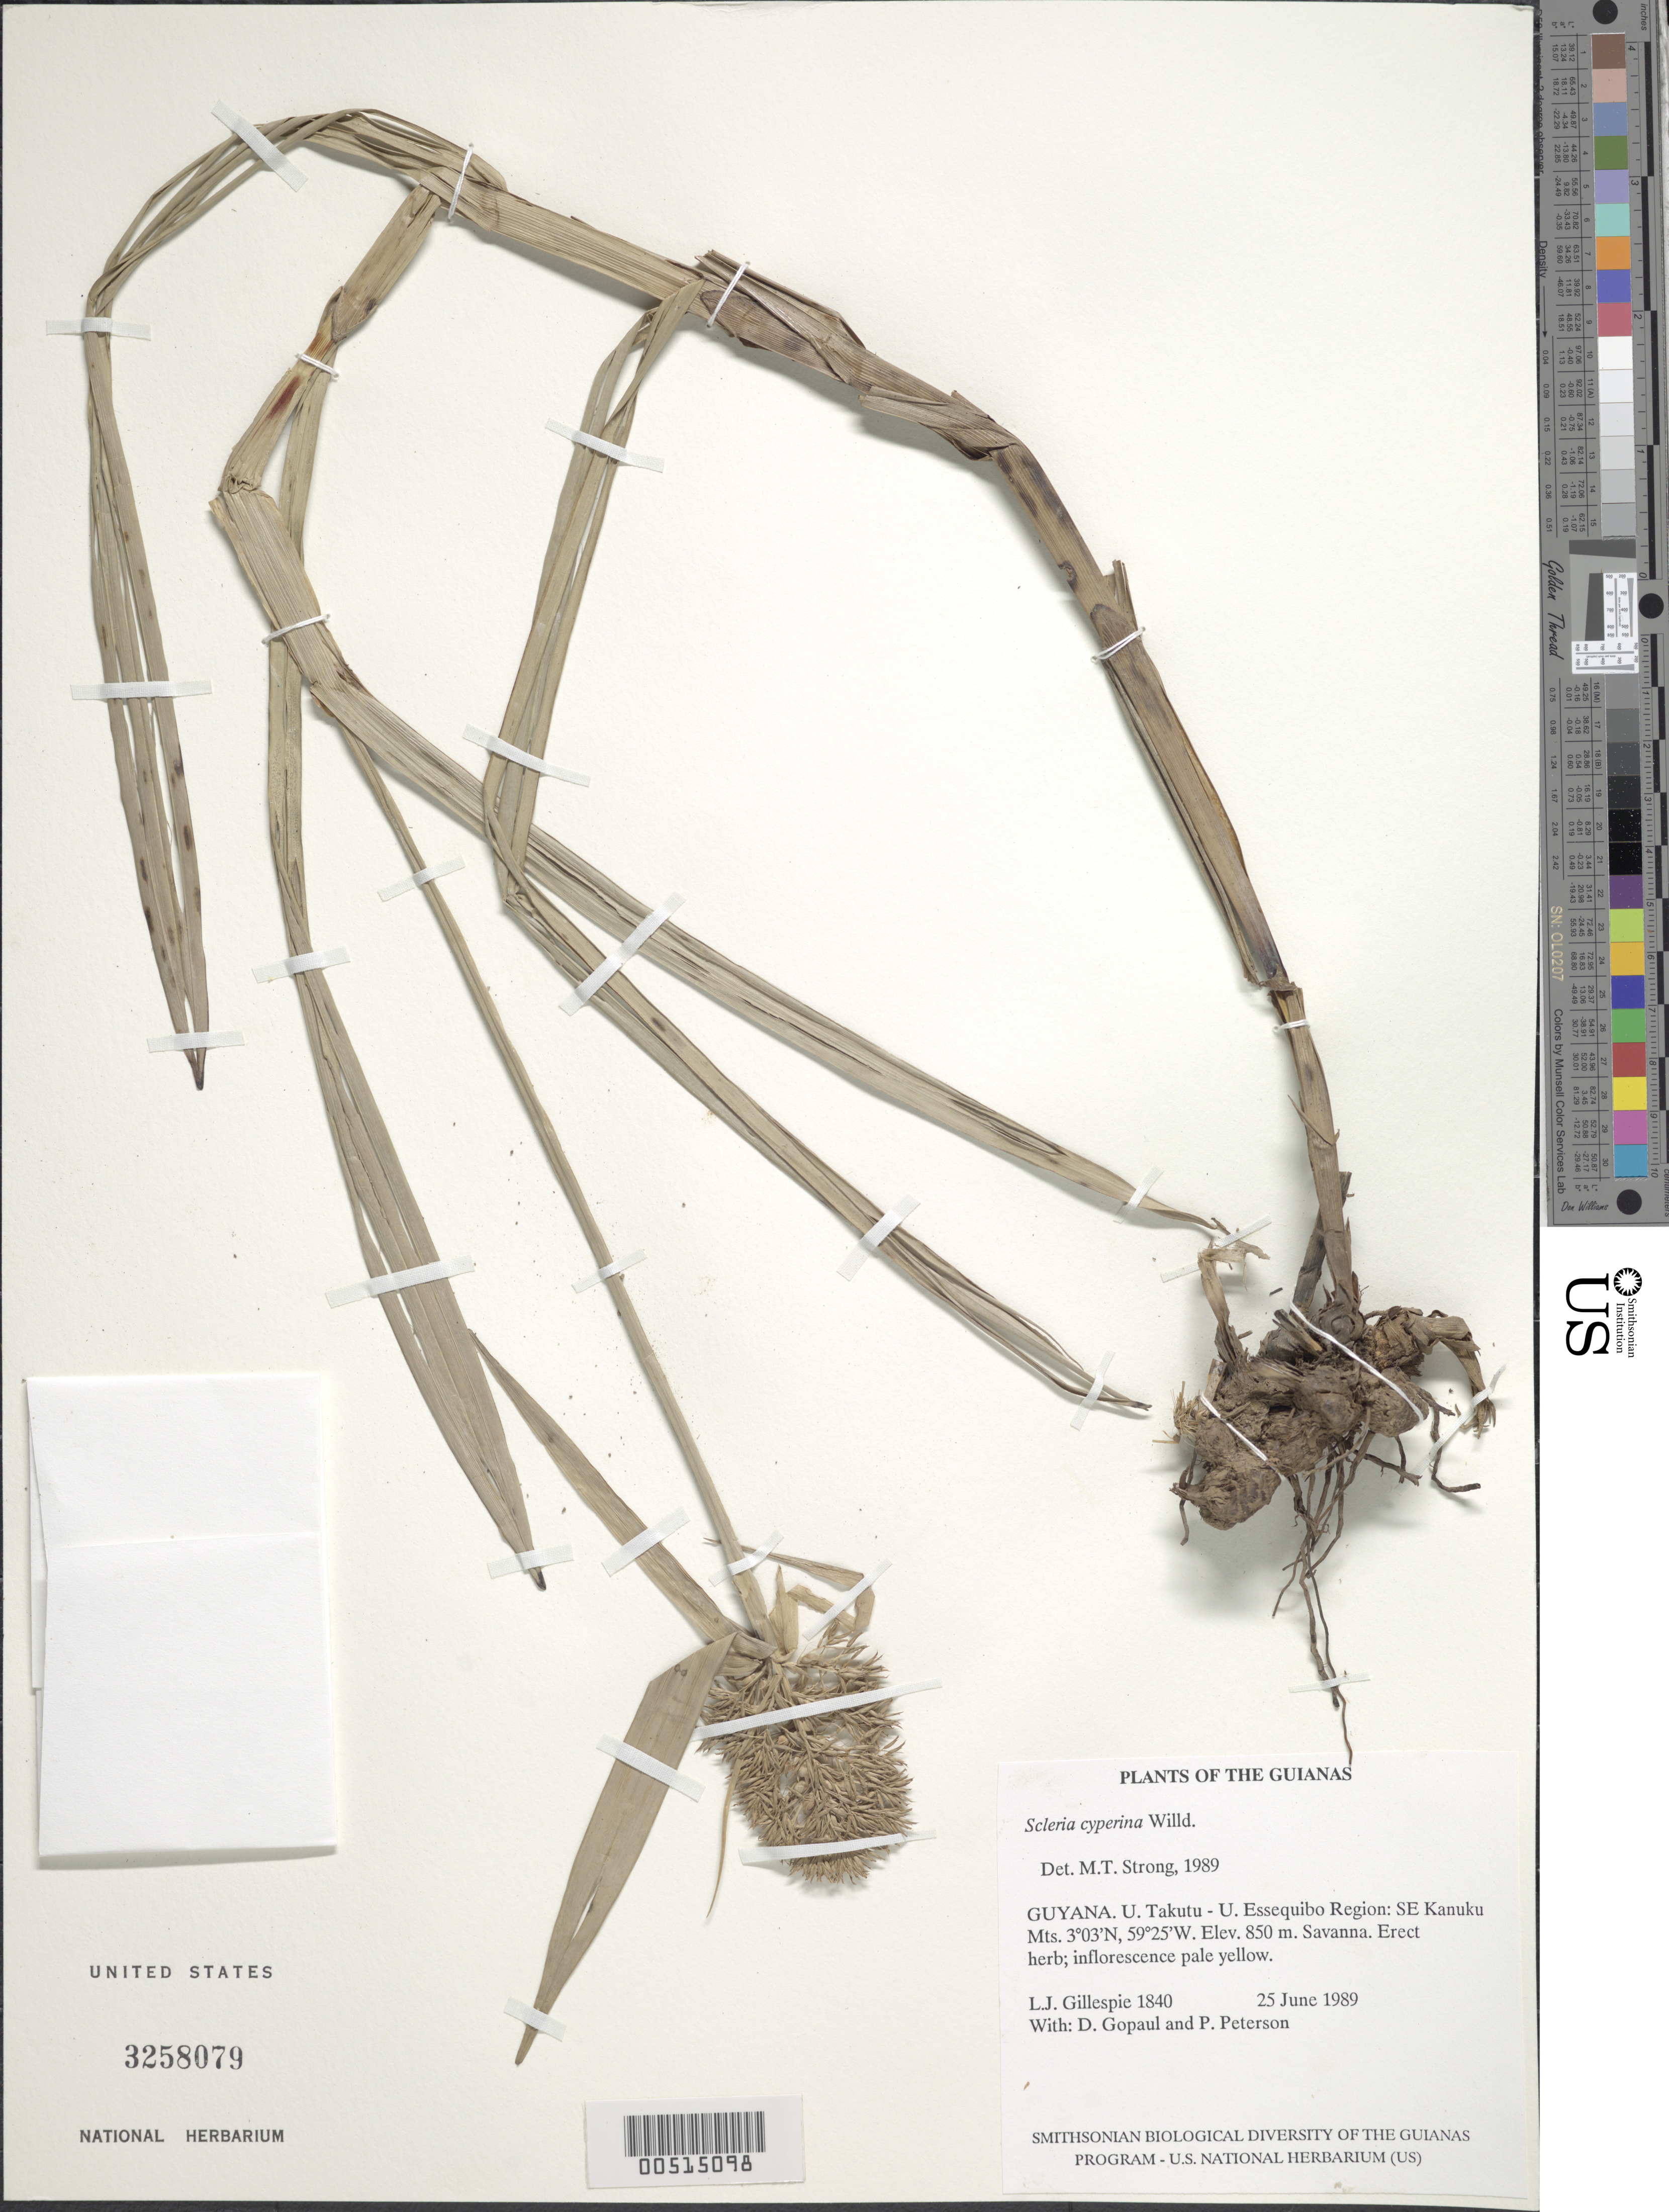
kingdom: Plantae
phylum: Tracheophyta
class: Liliopsida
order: Poales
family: Cyperaceae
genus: Scleria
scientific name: Scleria cyperina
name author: Willd. ex Kunth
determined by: Strong, M. T., (US), Smithsonian Institution - National Museum of Natural History (UNITED STATES)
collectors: L. J. Gillespie, D. Gopaul & P. M. Peterson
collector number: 1840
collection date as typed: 25 June 1989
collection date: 1989-06-25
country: Guyana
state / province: U. Takutu-U. Essequibo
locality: SE Kanuku Mts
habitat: Savanna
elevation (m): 250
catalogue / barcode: US 3258079